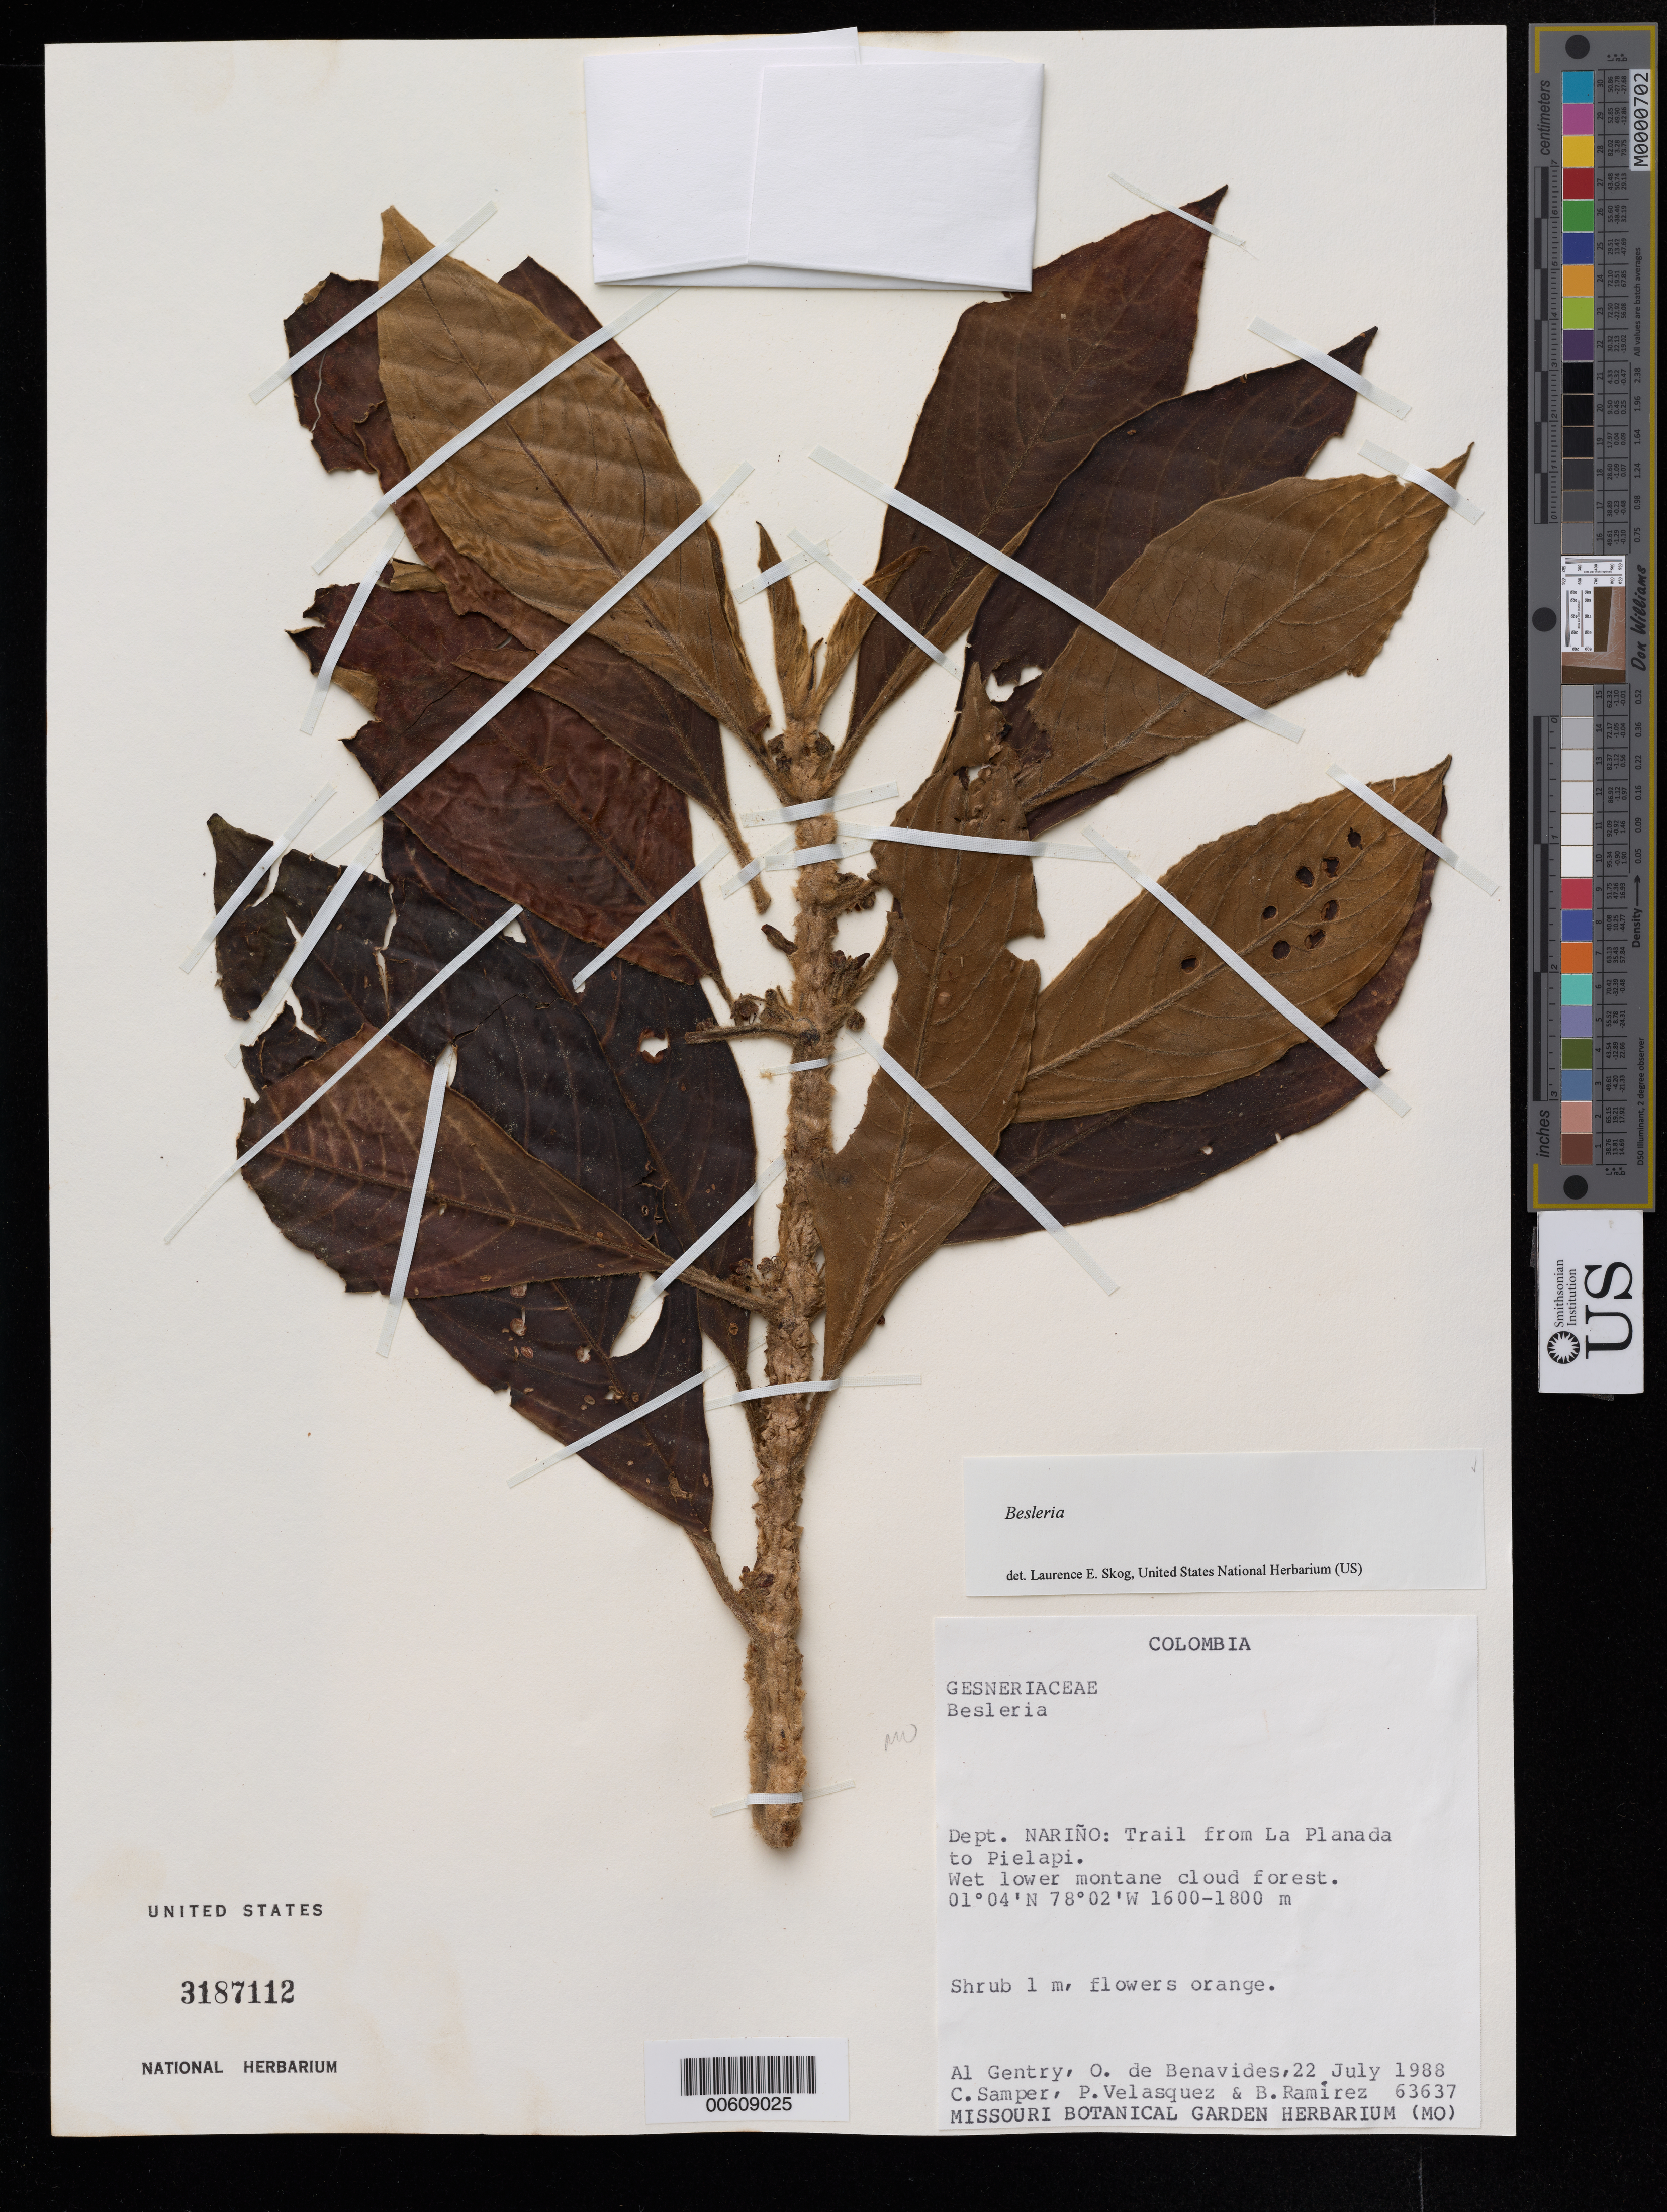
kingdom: Plantae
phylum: Tracheophyta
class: Magnoliopsida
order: Lamiales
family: Gesneriaceae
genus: Besleria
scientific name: Besleria sp.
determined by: Skog, Laurence E.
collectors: A. H. Gentry, Olga S. de Benavides, C. Samper, P. Velasquez & B. Ramírez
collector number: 63637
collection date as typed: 22 Jul 1988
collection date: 1988-07-22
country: Colombia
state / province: Nariño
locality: Trail from La Planada to Pielapi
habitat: Wet lower montane cloud forest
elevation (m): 1600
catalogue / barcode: US 3187112